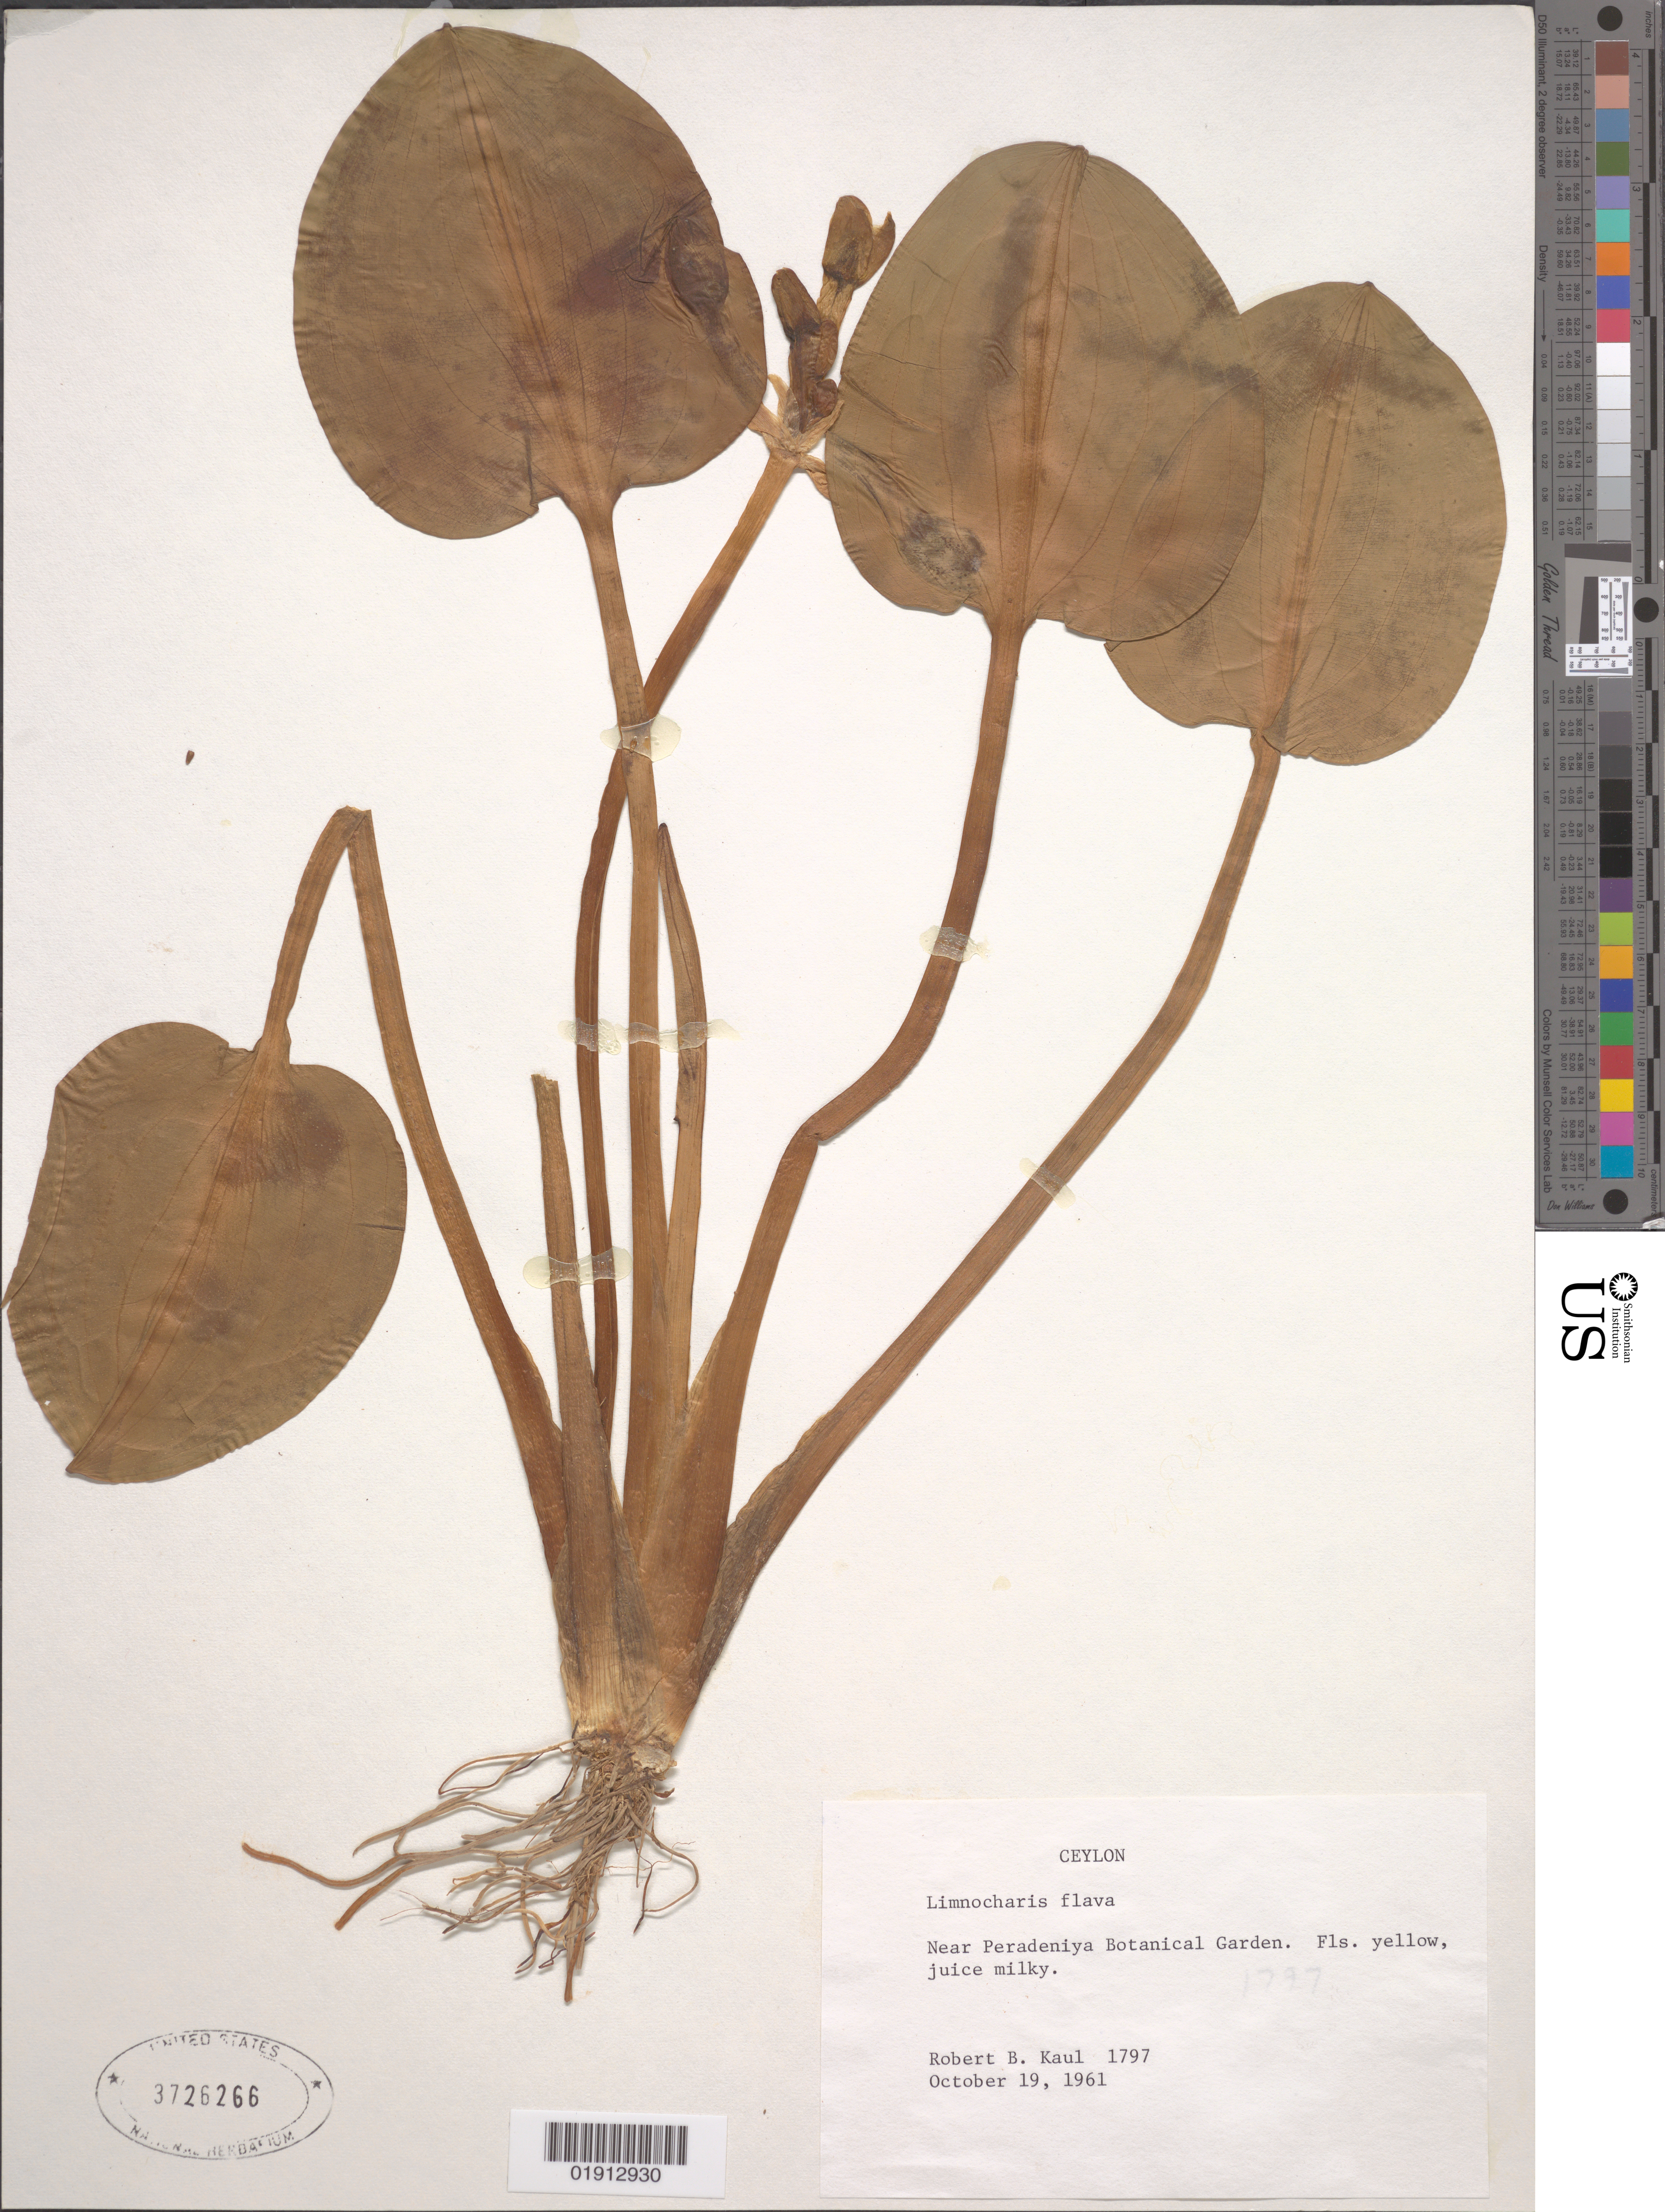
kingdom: Plantae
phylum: Tracheophyta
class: Liliopsida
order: Alismatales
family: Alismataceae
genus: Limnocharis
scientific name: Limnocharis flava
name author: (L.) Buchenau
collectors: R. Kaul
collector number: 1797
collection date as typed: October 19, 1961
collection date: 1961-10-19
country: Sri Lanka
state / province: Central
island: Ceylon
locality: Near Peradeniya Botanical Gardens.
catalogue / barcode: US 3726266